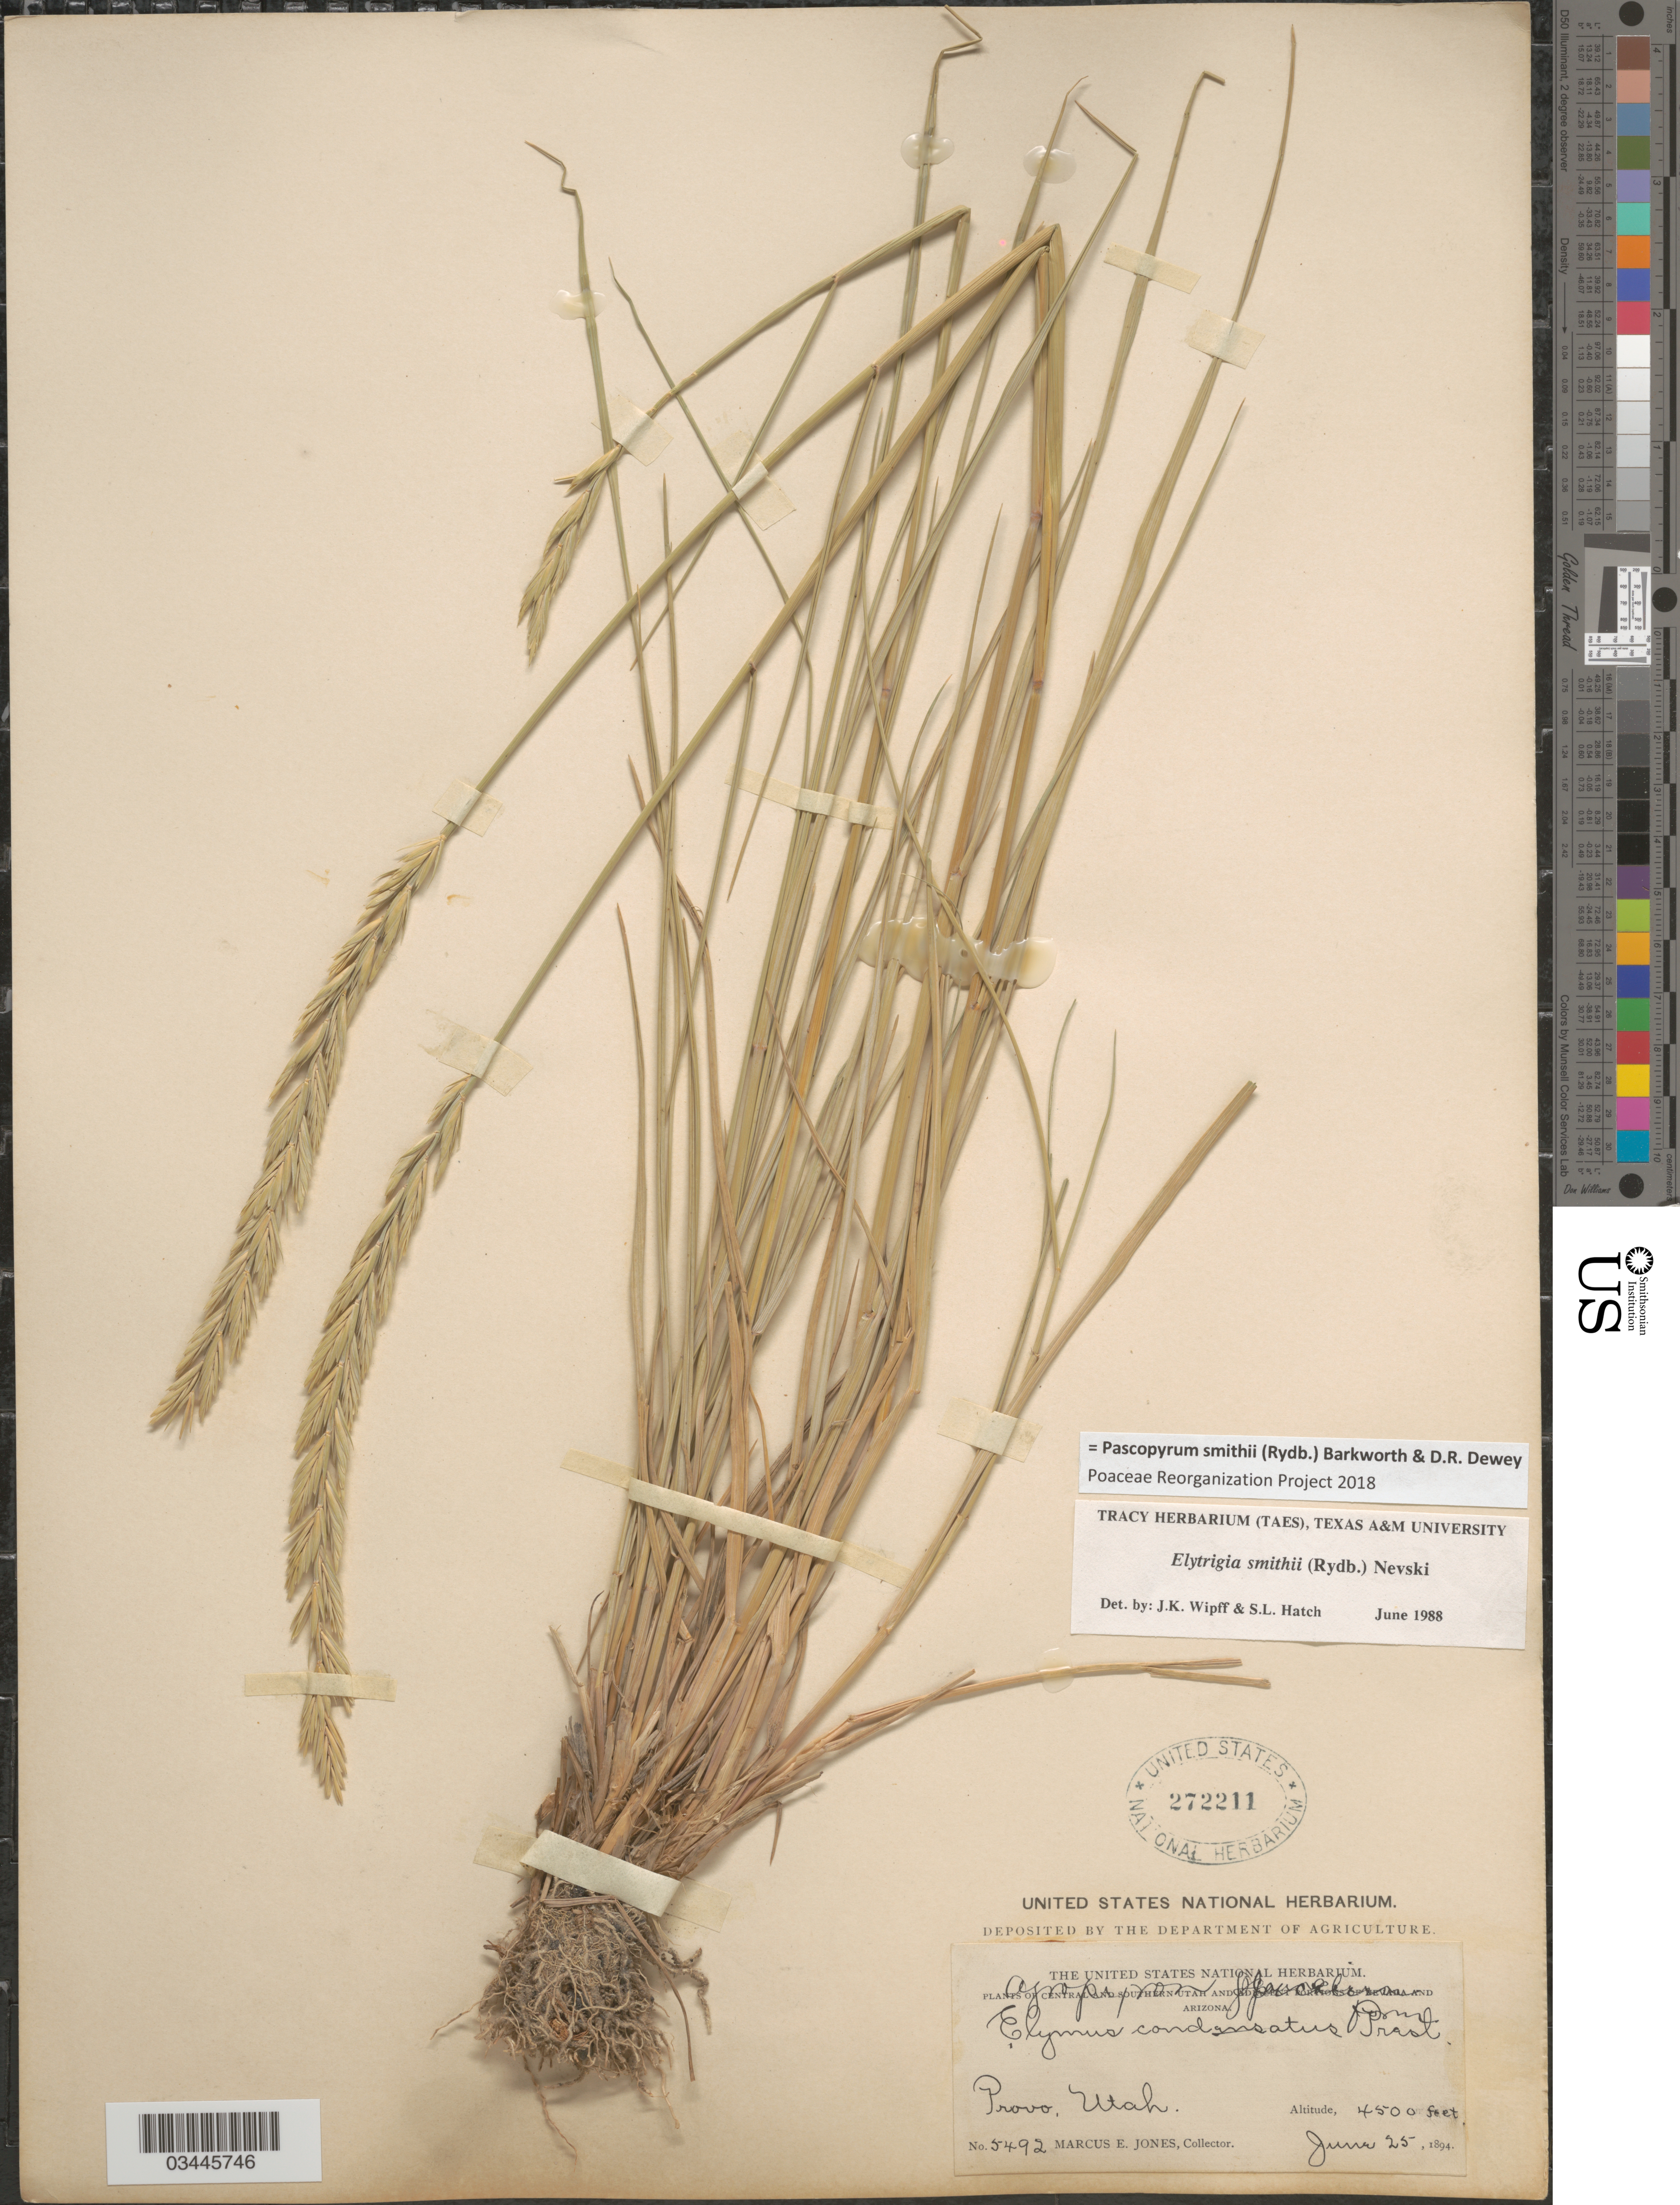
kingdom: Plantae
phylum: Tracheophyta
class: Liliopsida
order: Poales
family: Poaceae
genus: Pascopyrum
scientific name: Pascopyrum smithii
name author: (Rydb.) Barkworth & Dewey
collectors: M. E. Jones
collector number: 5492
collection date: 1894-06-25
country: United States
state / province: Utah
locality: Provo.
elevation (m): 1372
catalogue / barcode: US 272211